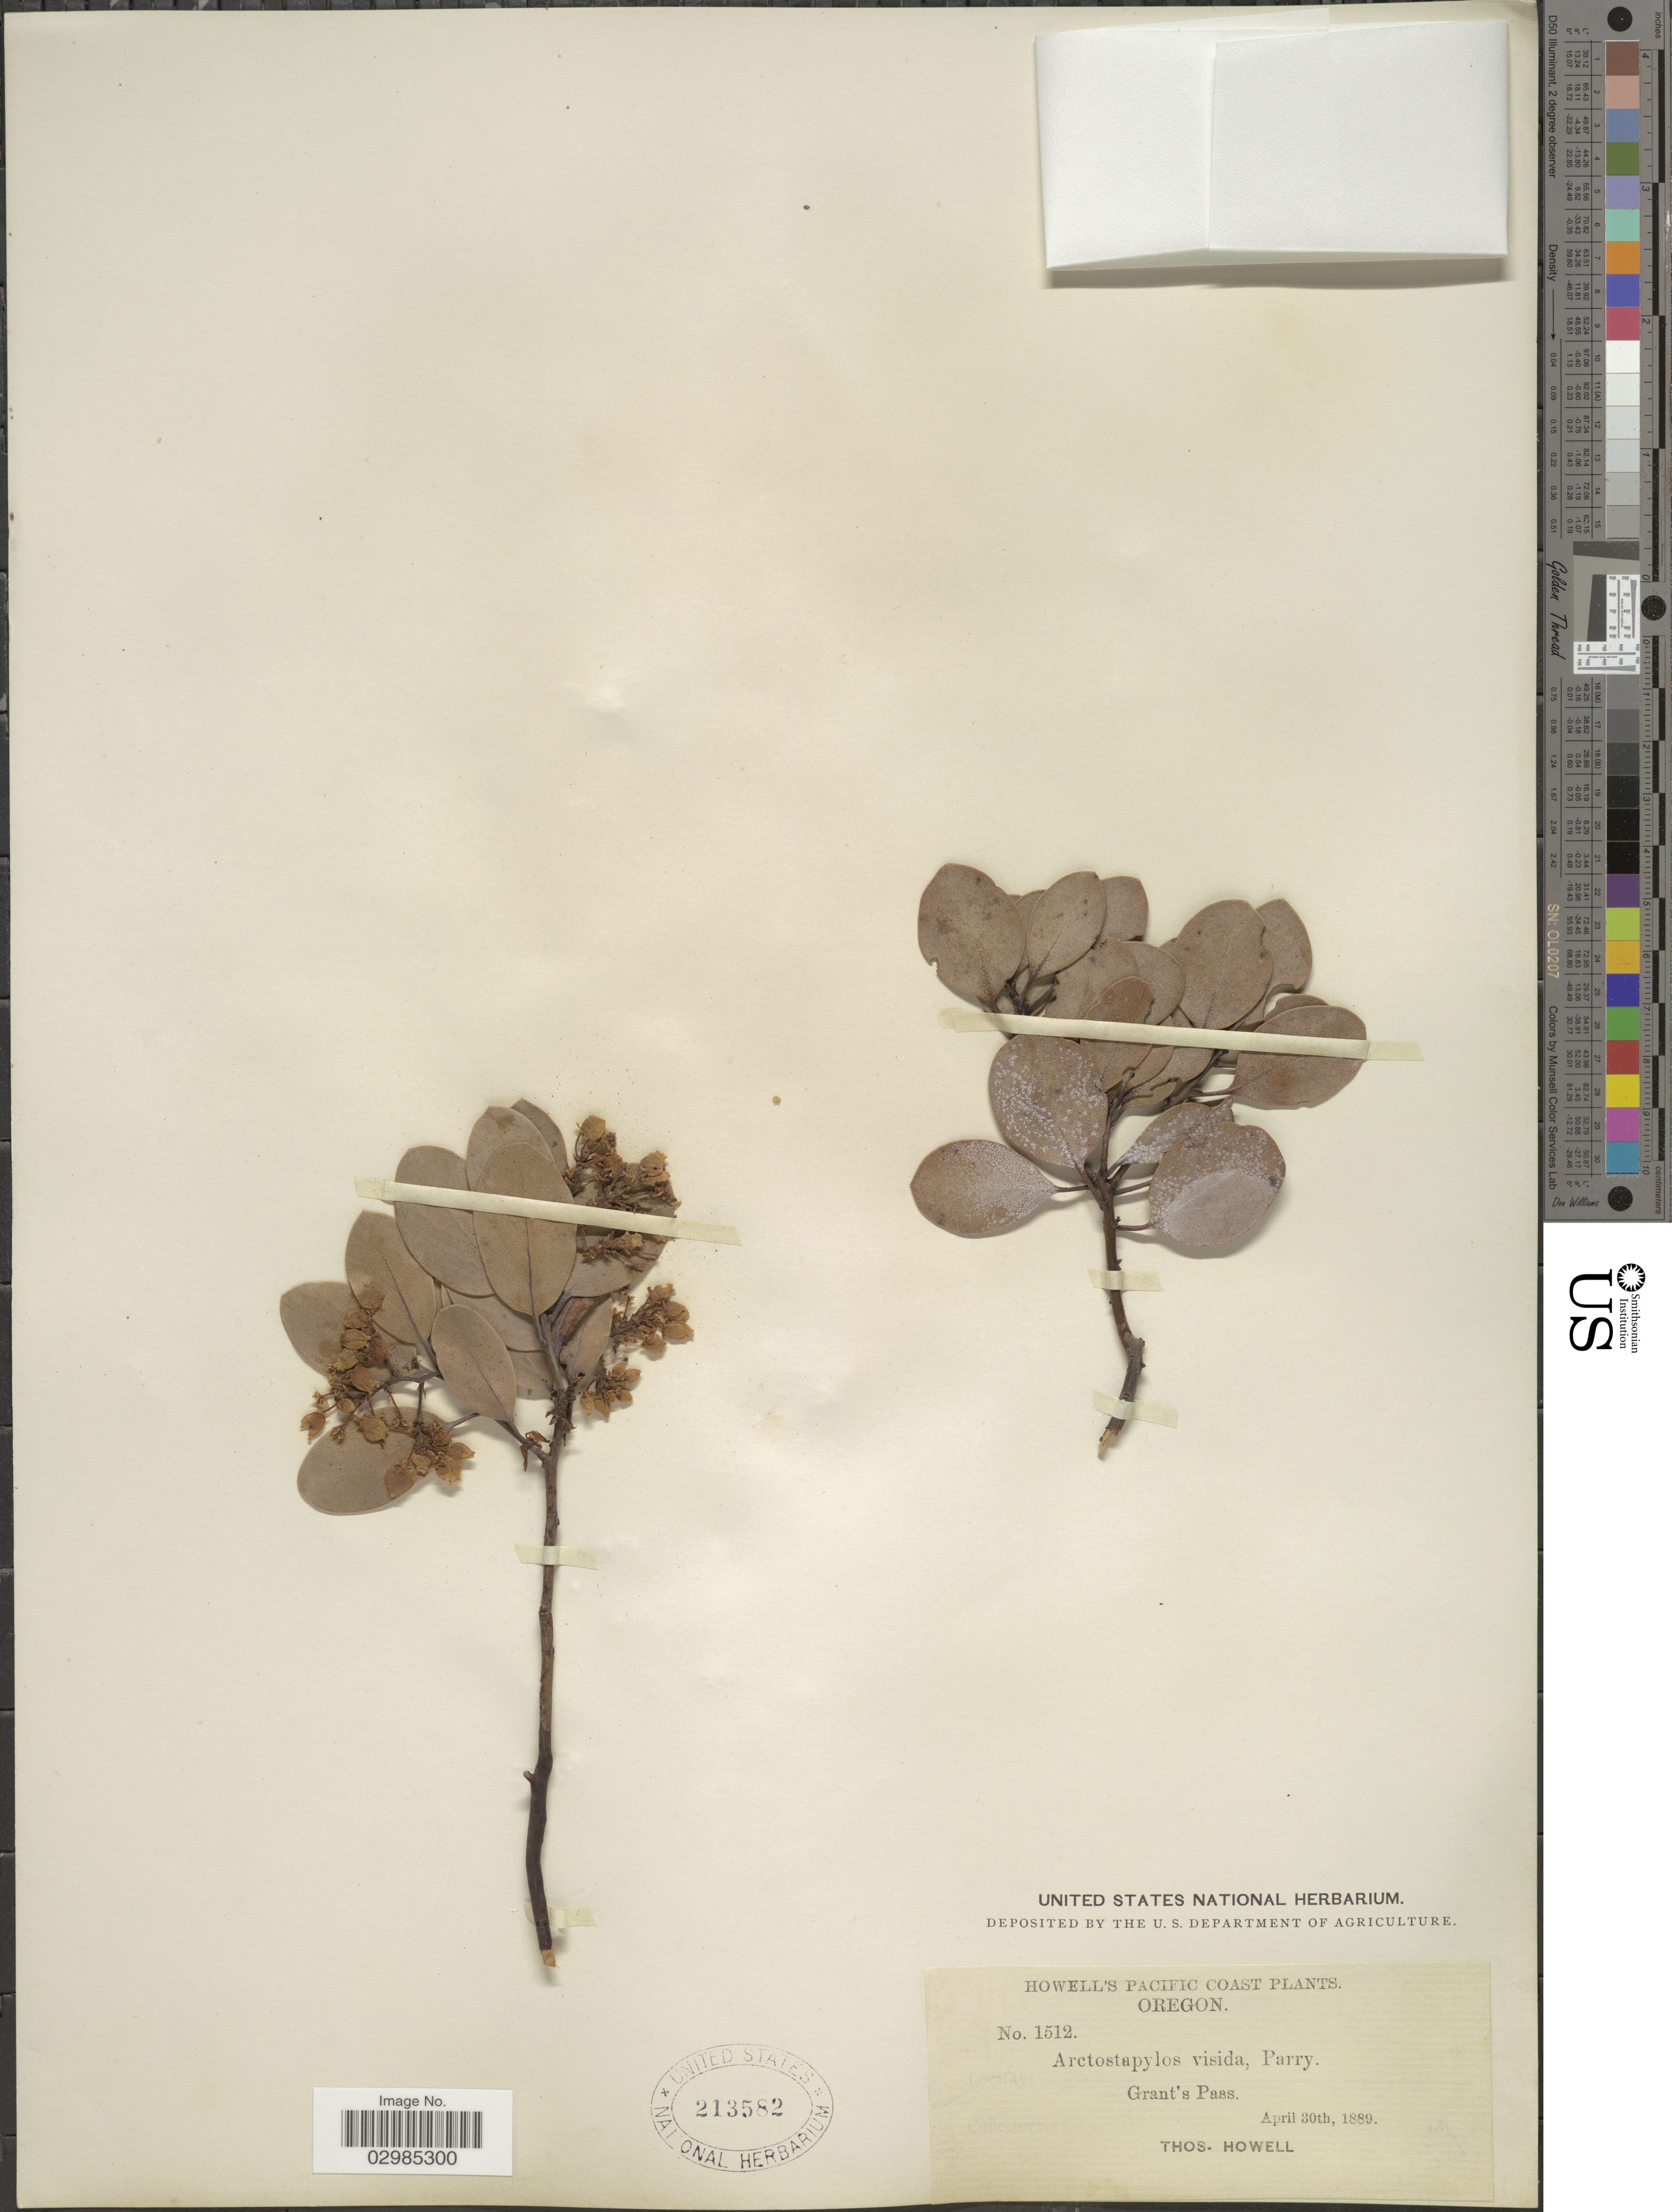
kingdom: Plantae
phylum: Tracheophyta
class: Magnoliopsida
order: Ericales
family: Ericaceae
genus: Arctostaphylos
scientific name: Arctostaphylos viscida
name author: Parry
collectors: T. Howell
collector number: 1512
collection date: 1889-04-30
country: United States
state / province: Oregon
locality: Pacific Coast. Grant's Pass.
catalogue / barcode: US 213582